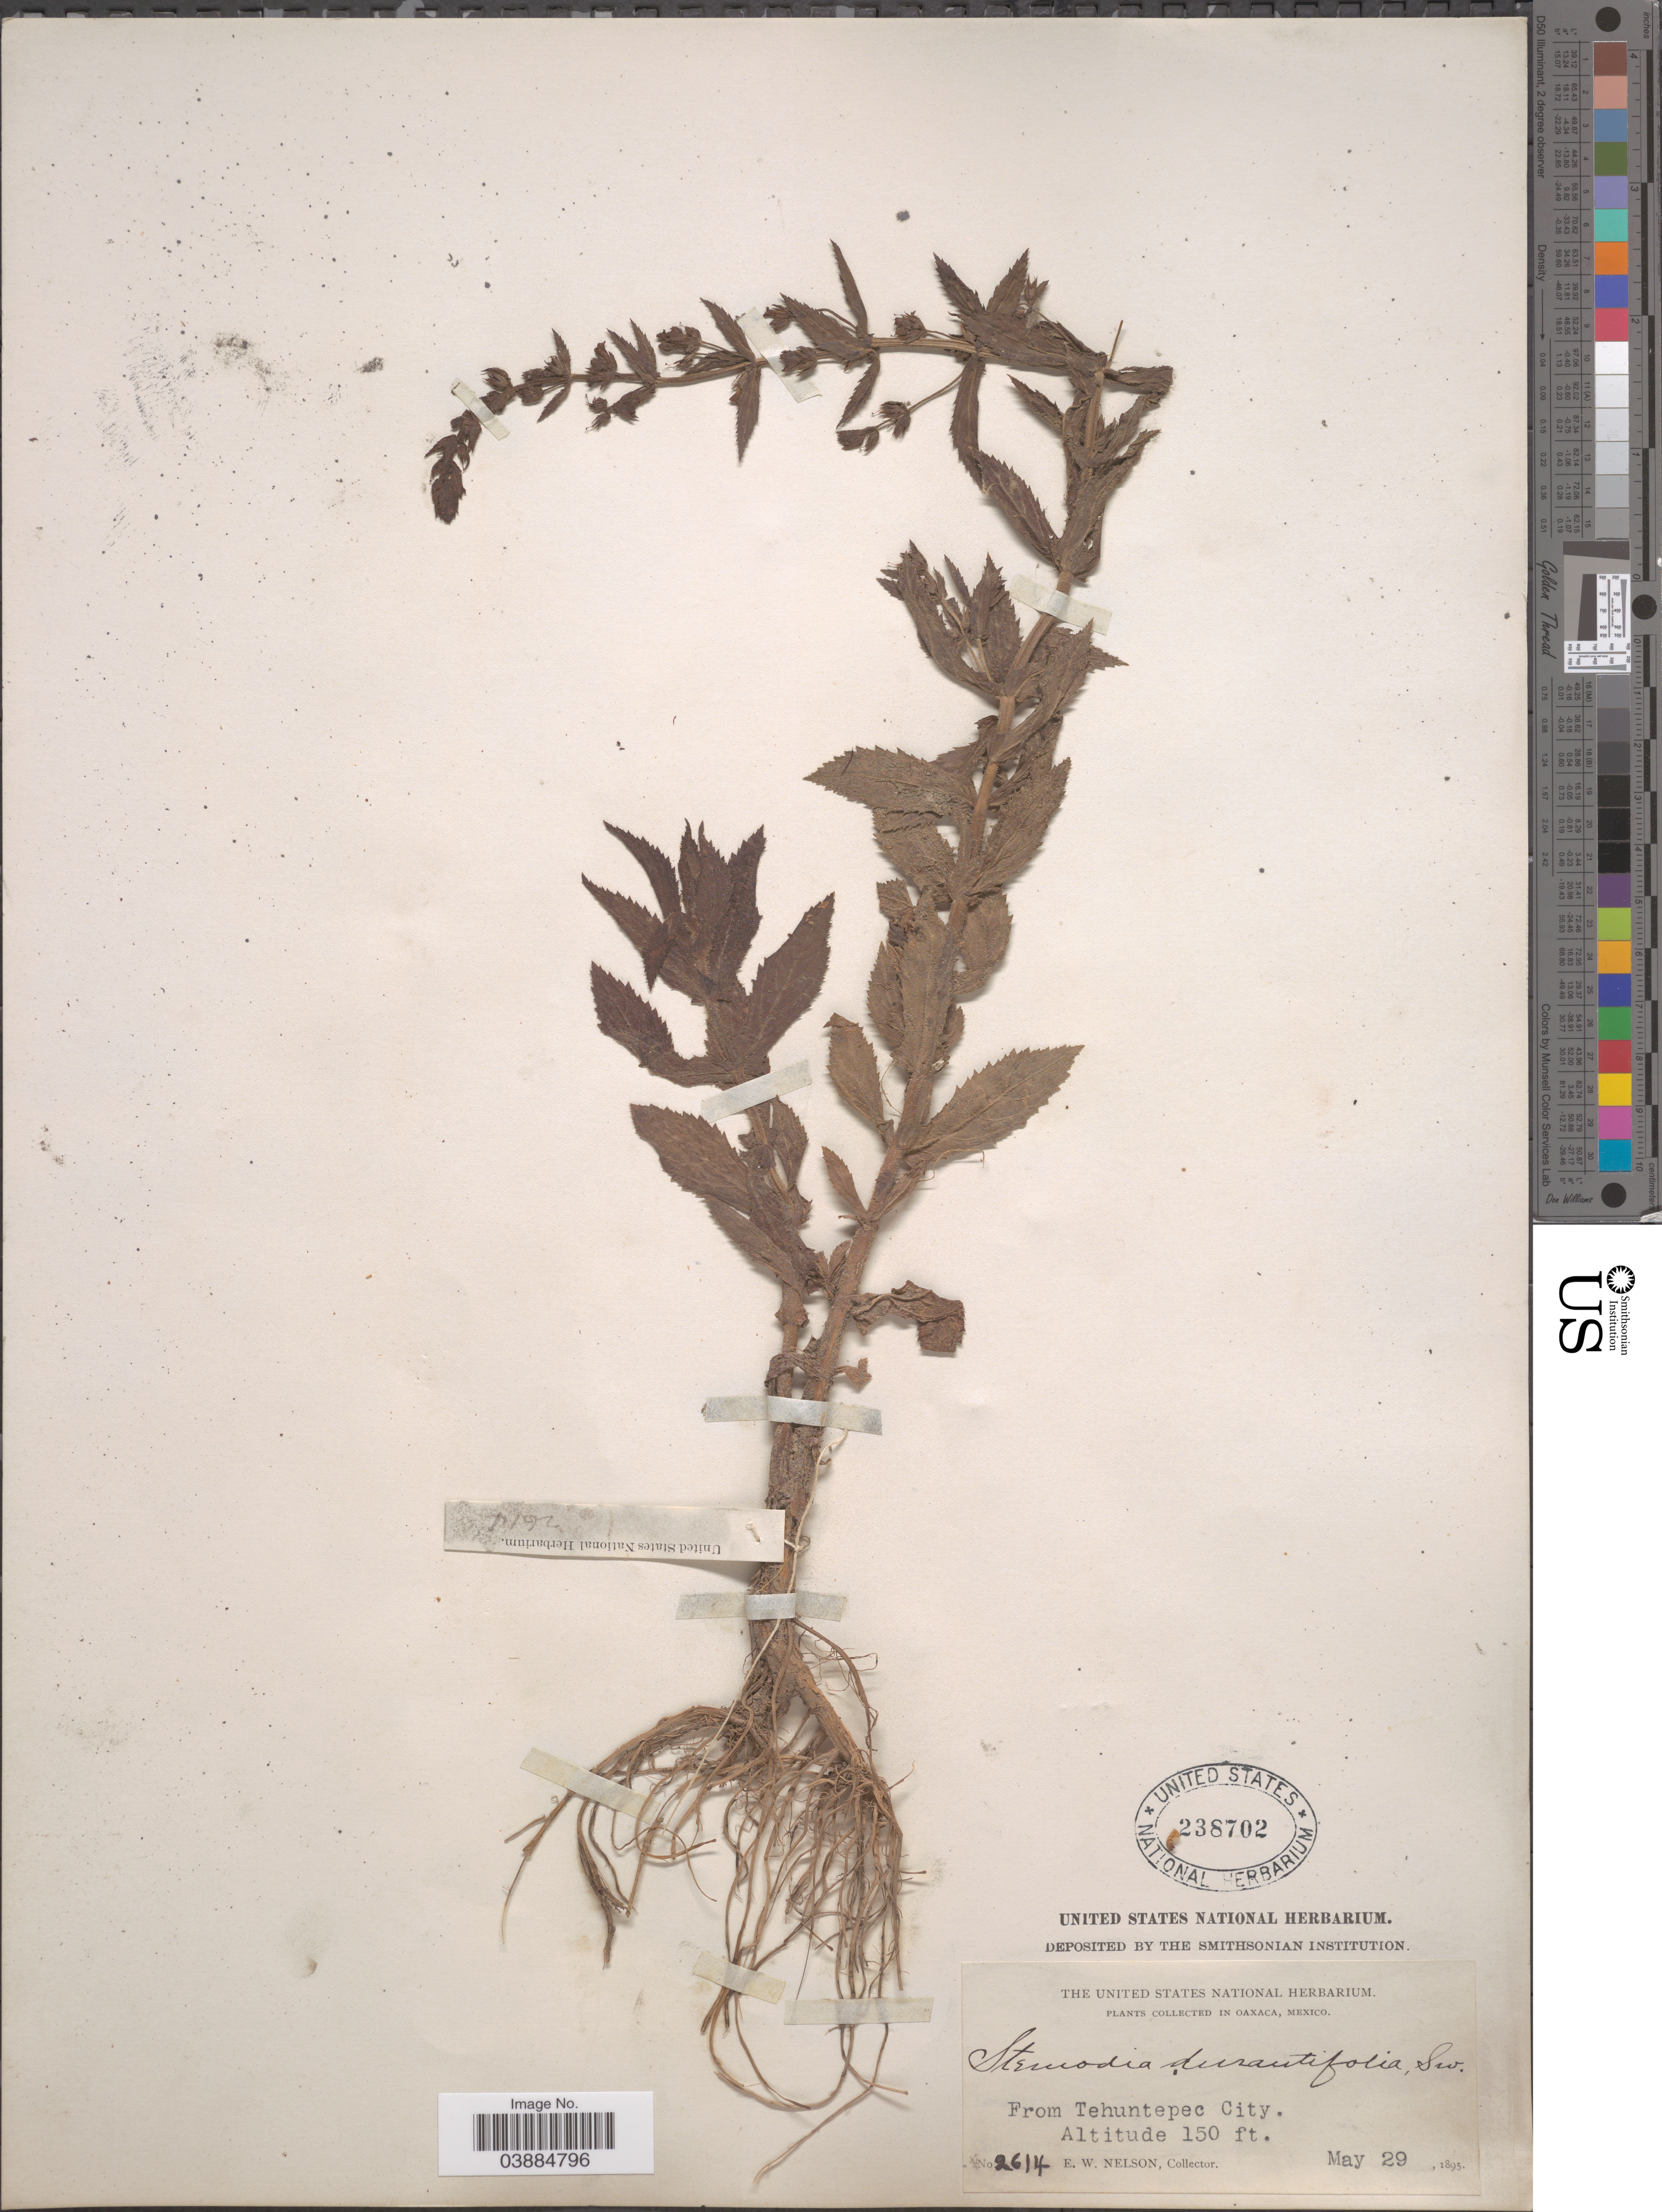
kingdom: Plantae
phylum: Tracheophyta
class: Magnoliopsida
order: Lamiales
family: Plantaginaceae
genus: Stemodia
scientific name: Stemodia durantifolia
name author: (L.) Sw.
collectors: E. W. Nelson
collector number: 2614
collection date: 1895-05-29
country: Mexico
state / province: Oaxaca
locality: From Tehuntepec City.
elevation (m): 46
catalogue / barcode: US 238702